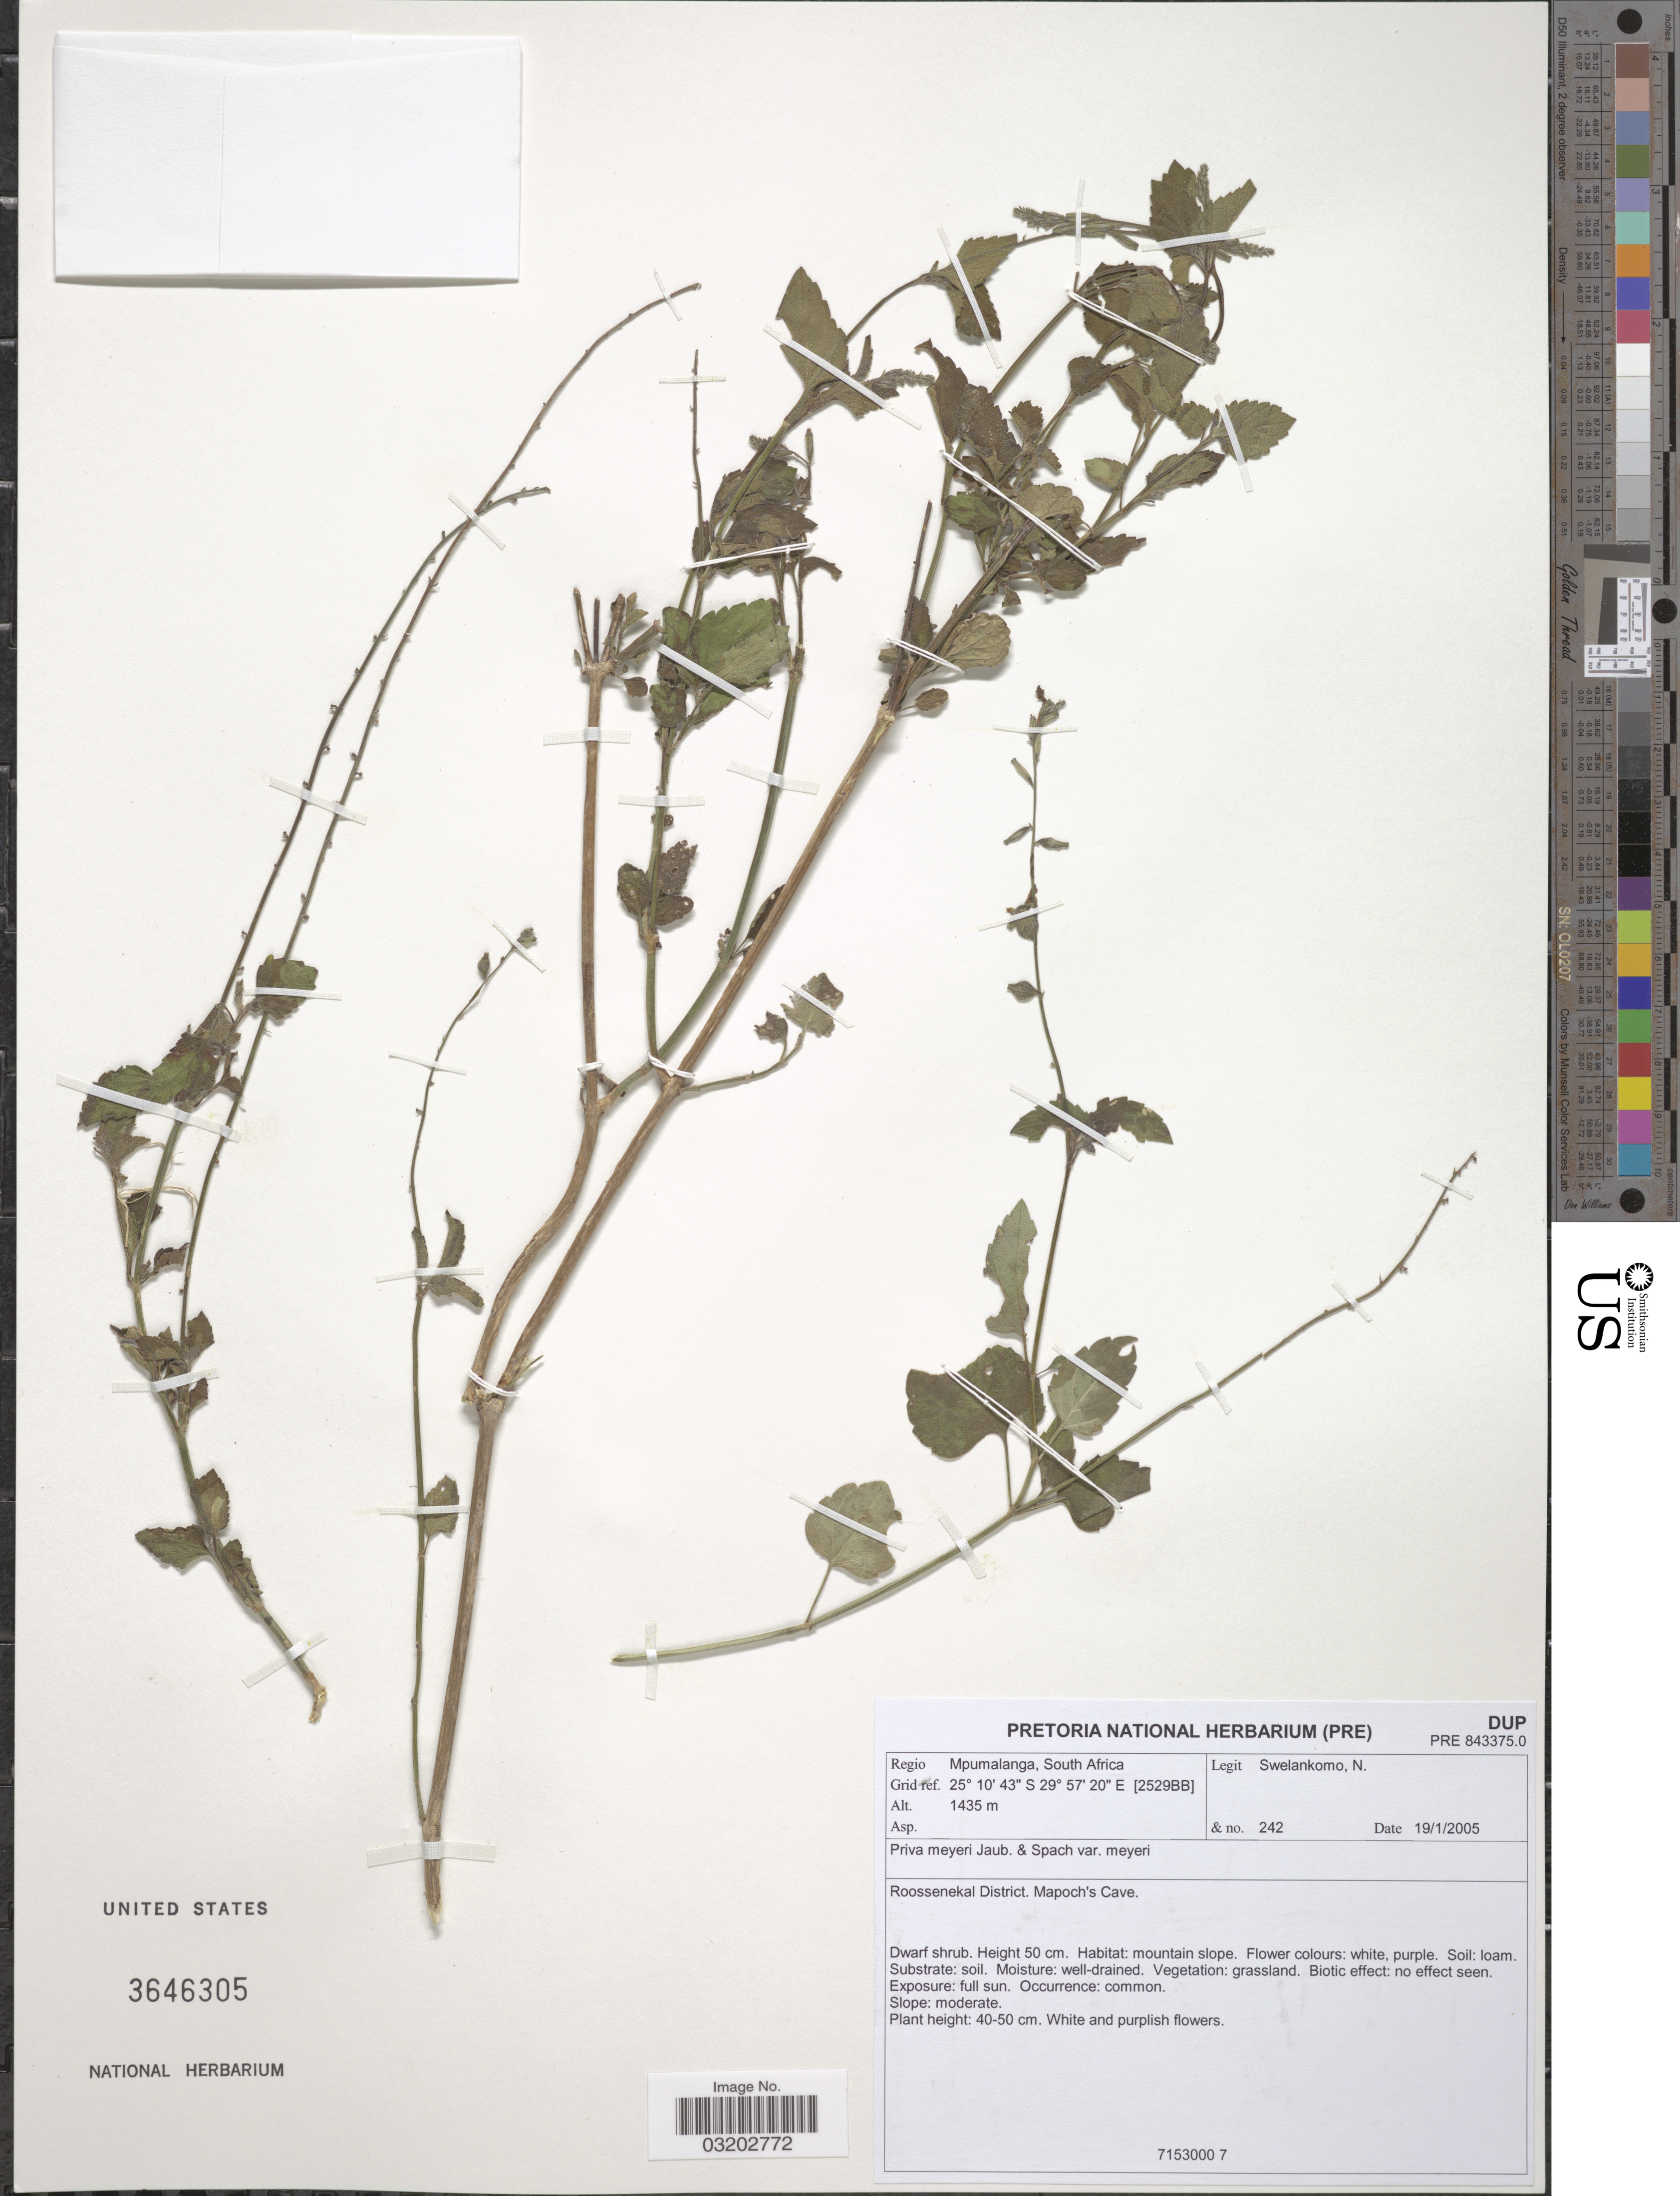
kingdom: Plantae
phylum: Tracheophyta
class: Magnoliopsida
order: Lamiales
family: Verbenaceae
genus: Priva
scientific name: Priva meyeri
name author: Jaub. & Spach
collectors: N. Swelankomo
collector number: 242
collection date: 2005-01-19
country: South Africa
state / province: Mpumalanga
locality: Regio Mpumalanga. Grid ref. (2529BB). Roossenekal District. Mapoch's Cave.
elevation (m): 1435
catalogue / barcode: US 3646305